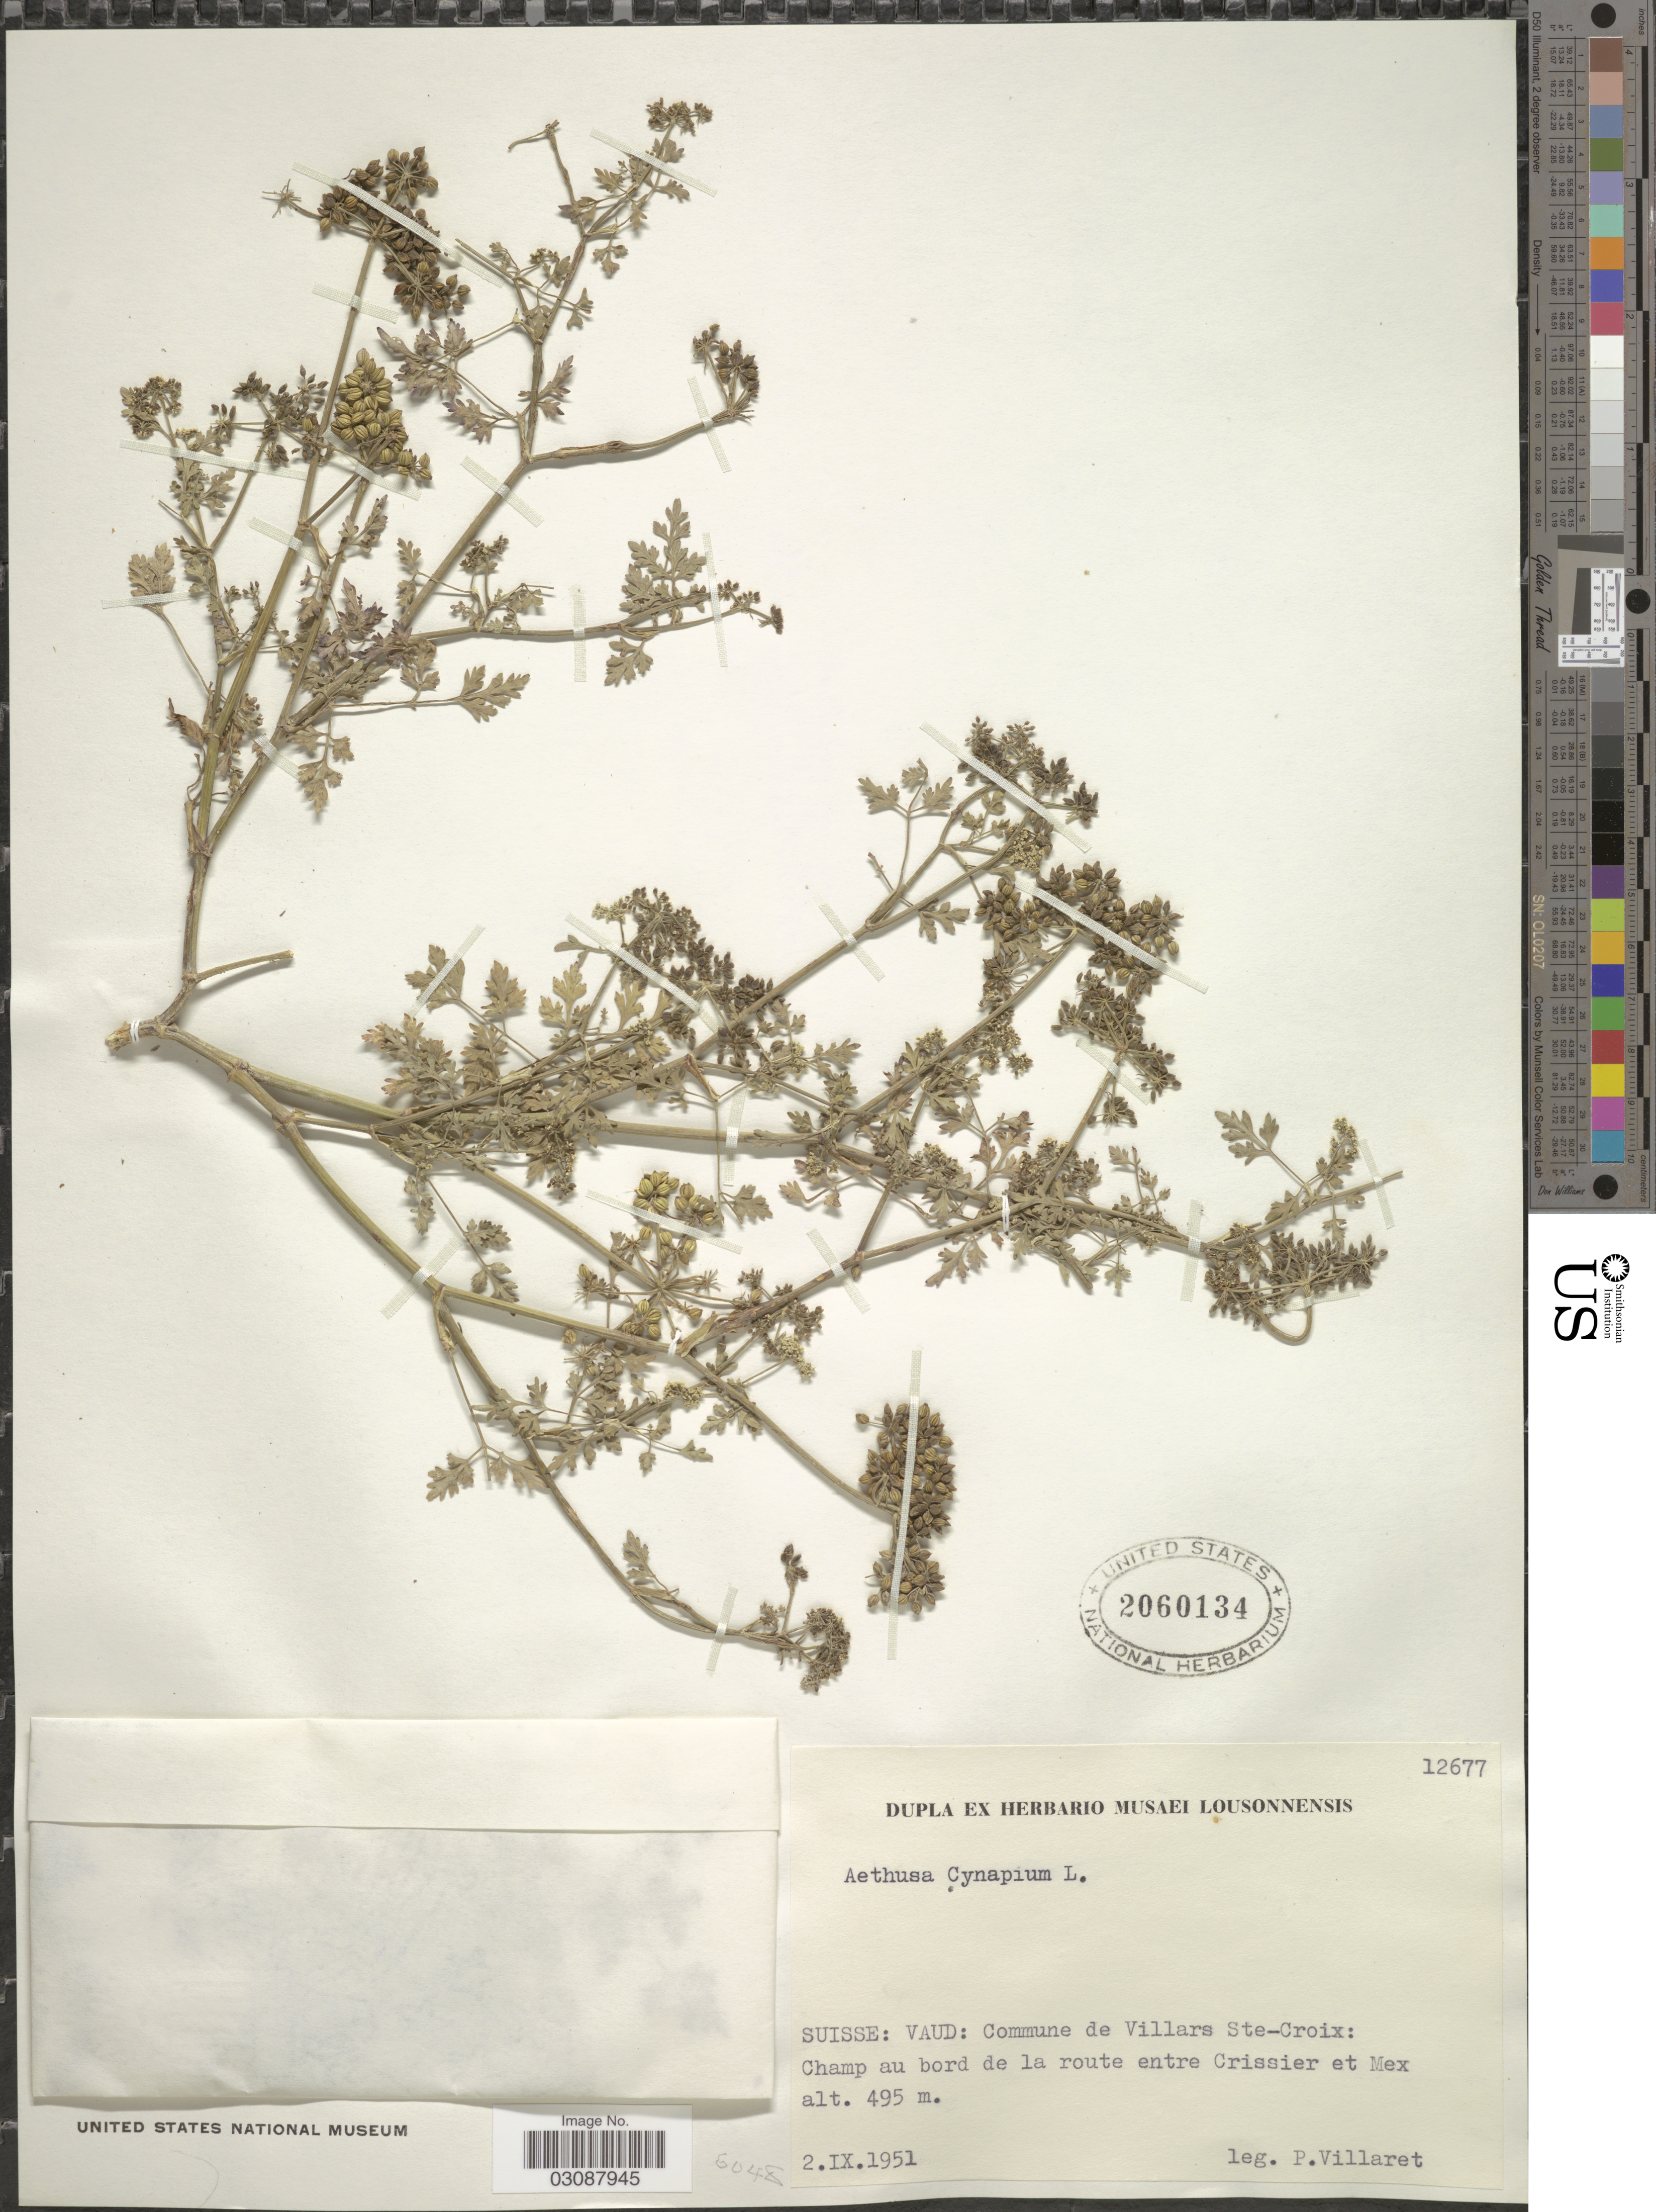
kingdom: Plantae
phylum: Tracheophyta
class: Magnoliopsida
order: Apiales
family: Apiaceae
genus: Aethusa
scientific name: Aethusa cynapium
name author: L.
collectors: P. Villaret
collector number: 12677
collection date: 1951-09-02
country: Switzerland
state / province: Vaud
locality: Suisse. Commune de Villars Ste-Croix: Champ au bord de la route entre Crissier et Mex.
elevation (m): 495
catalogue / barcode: US 2060134